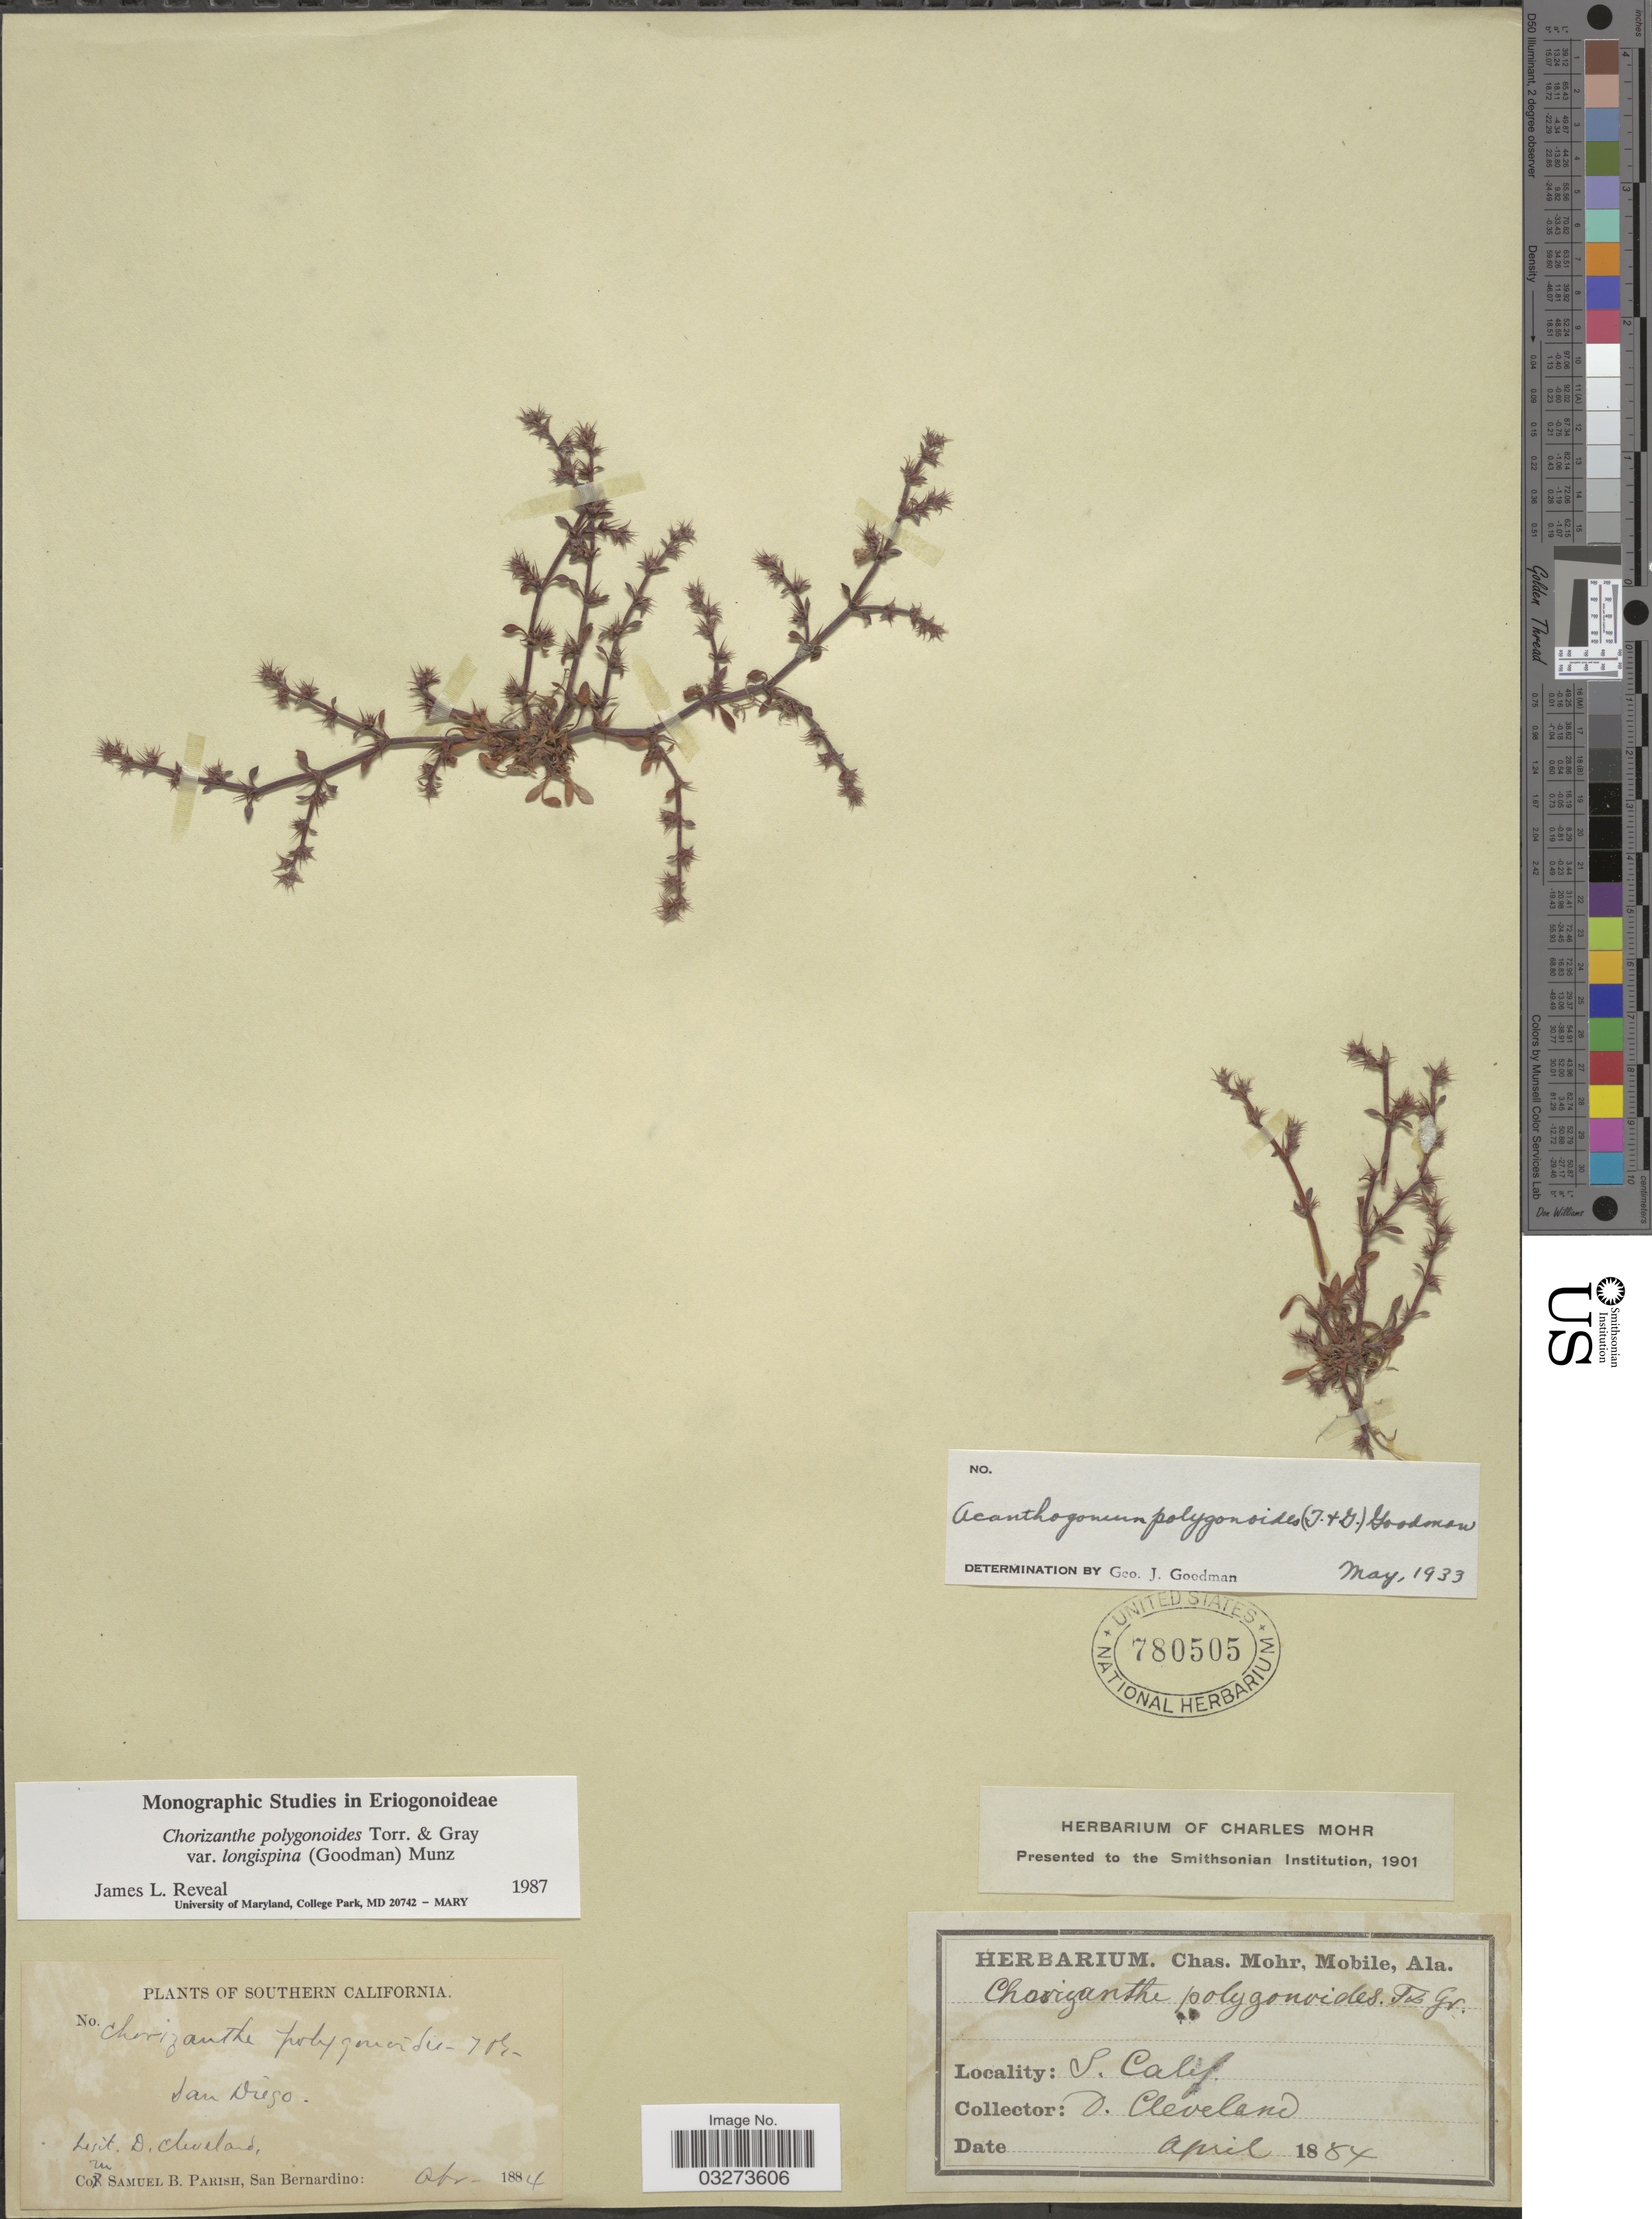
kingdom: Plantae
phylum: Tracheophyta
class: Magnoliopsida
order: Caryophyllales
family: Polygonaceae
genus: Chorizanthe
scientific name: Chorizanthe polygonoides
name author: Torr. & A. Gray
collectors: D. Cleveland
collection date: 1884-04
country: United States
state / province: California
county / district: San Diego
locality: Southern California. San Diego.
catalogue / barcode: US 780505